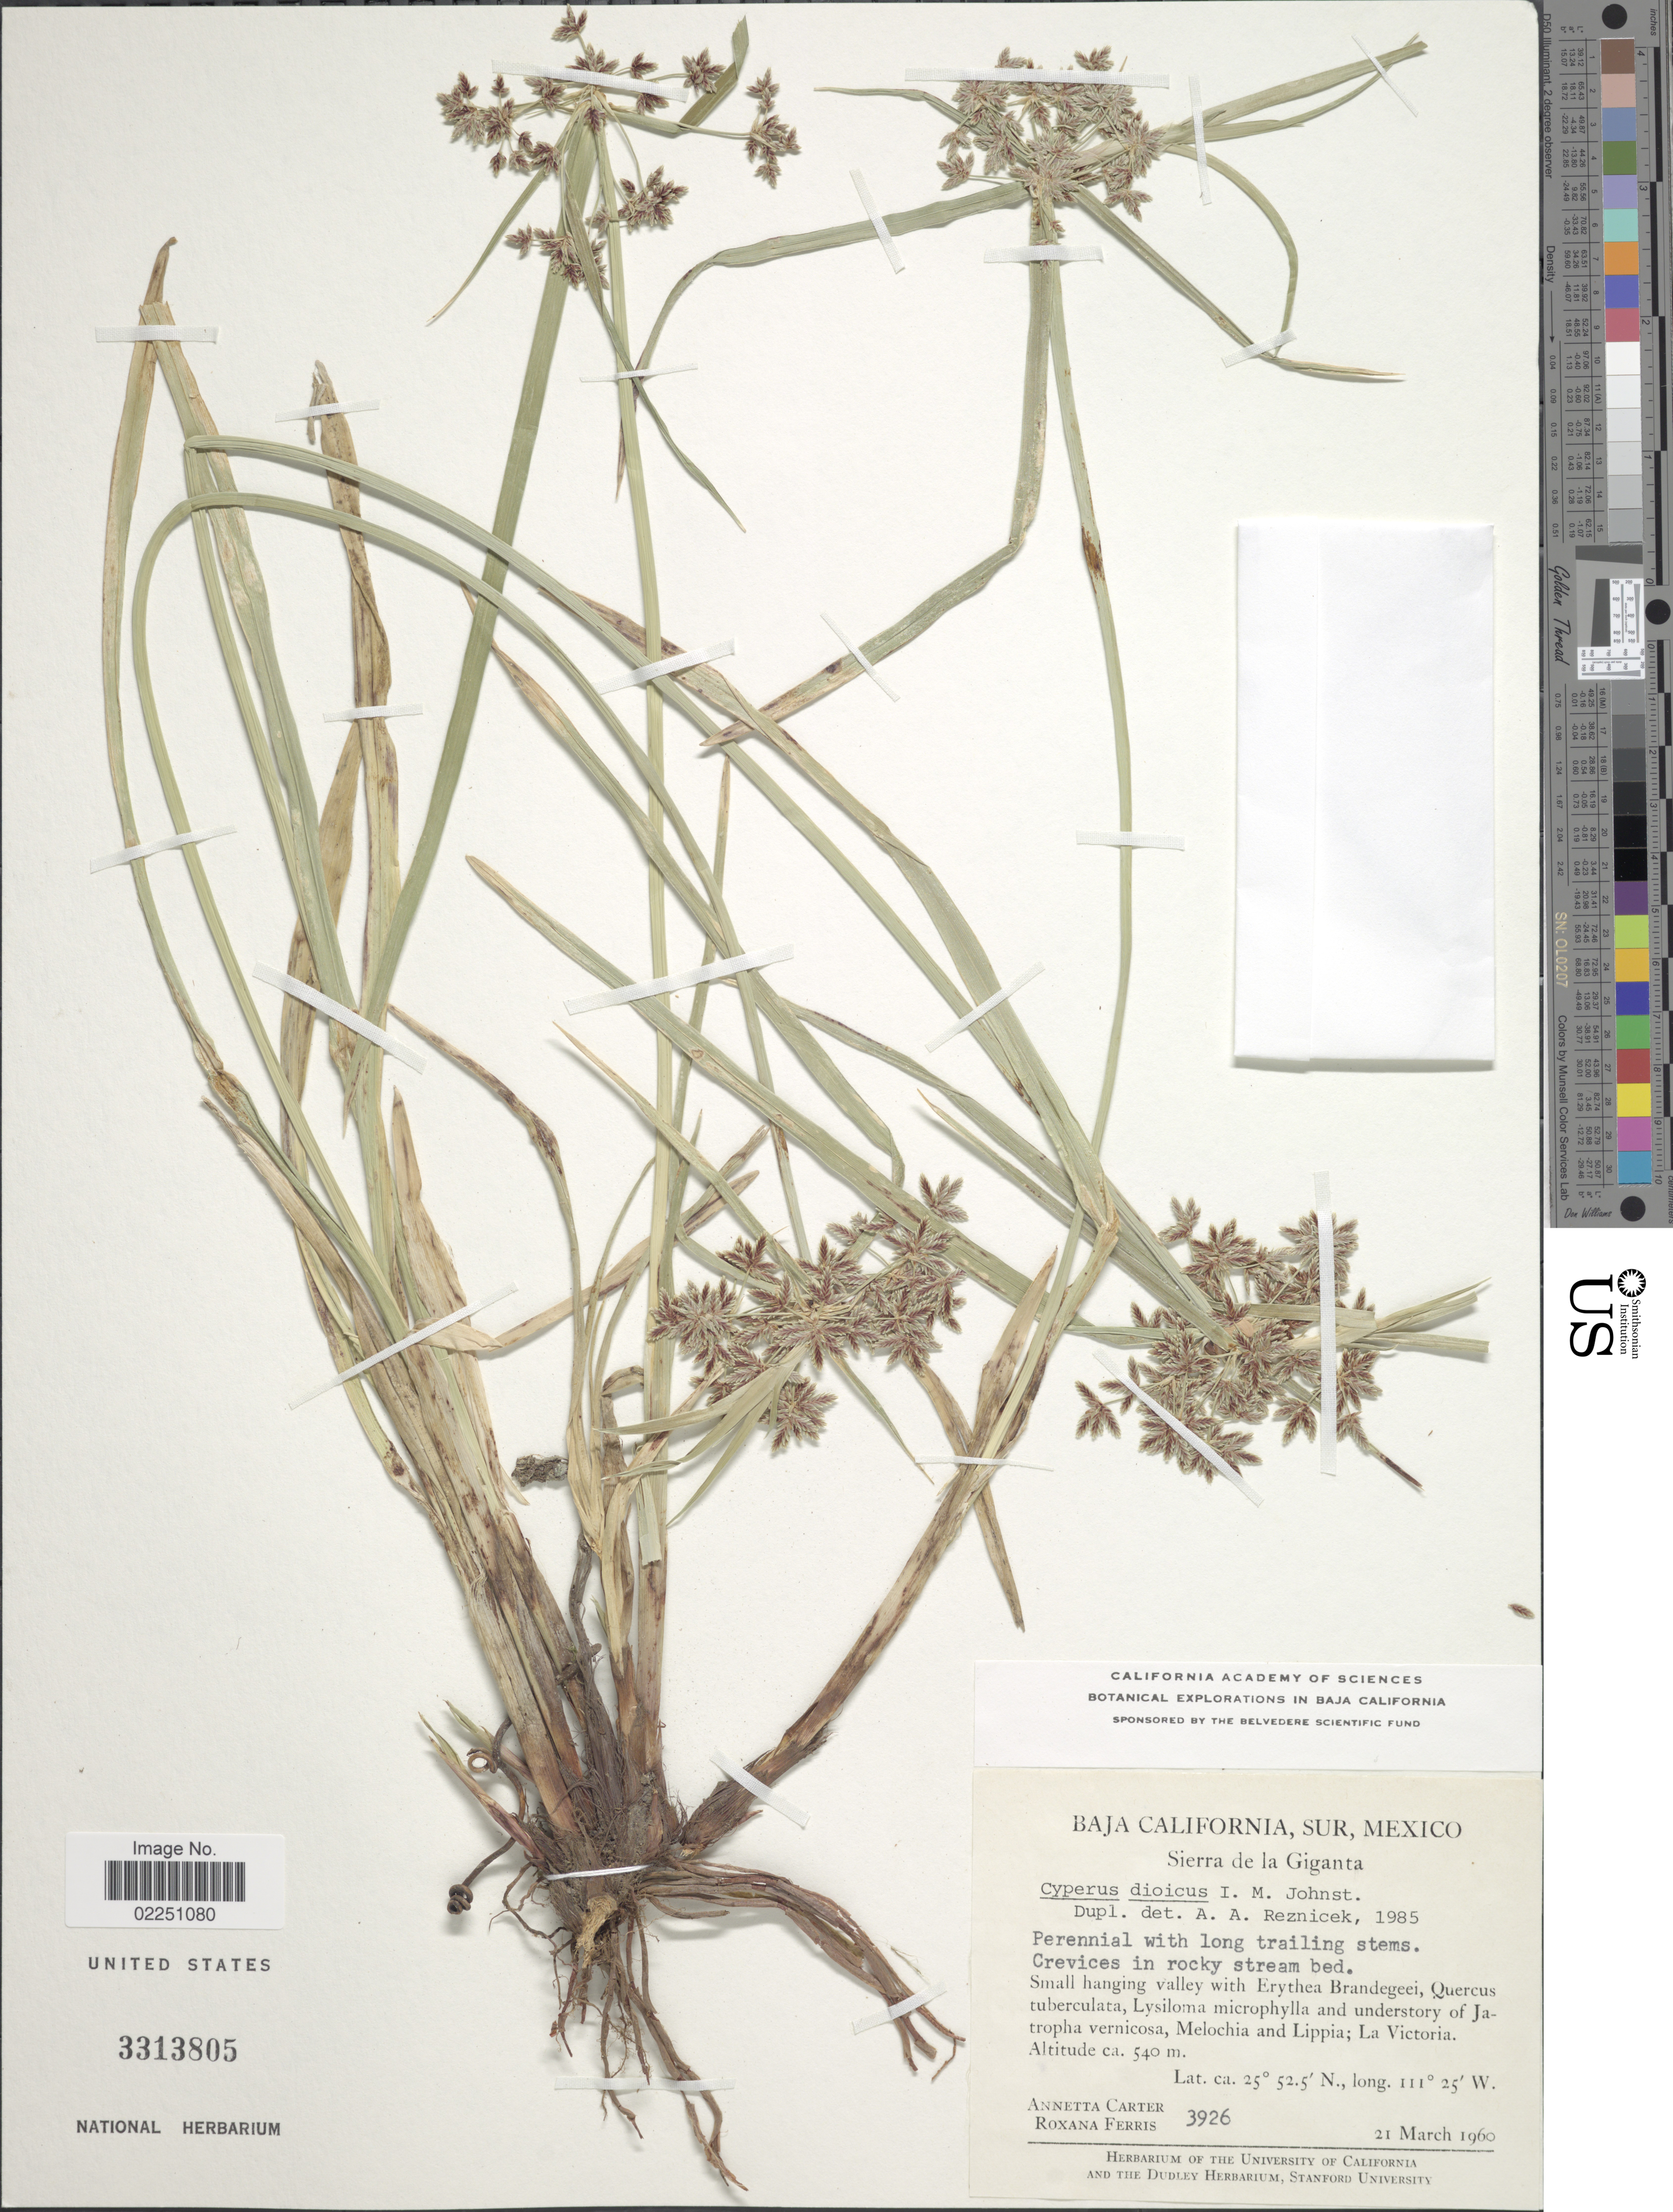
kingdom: Plantae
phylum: Tracheophyta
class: Liliopsida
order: Poales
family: Cyperaceae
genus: Cyperus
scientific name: Cyperus dioicus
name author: I.M. Johnst.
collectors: A. Carter & R. S. Ferris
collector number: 3926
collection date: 1960-03-21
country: Mexico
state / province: Baja California Sur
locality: Baja California, Sur. Sierra de la Giganta. La Victoria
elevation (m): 540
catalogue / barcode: US 3313805